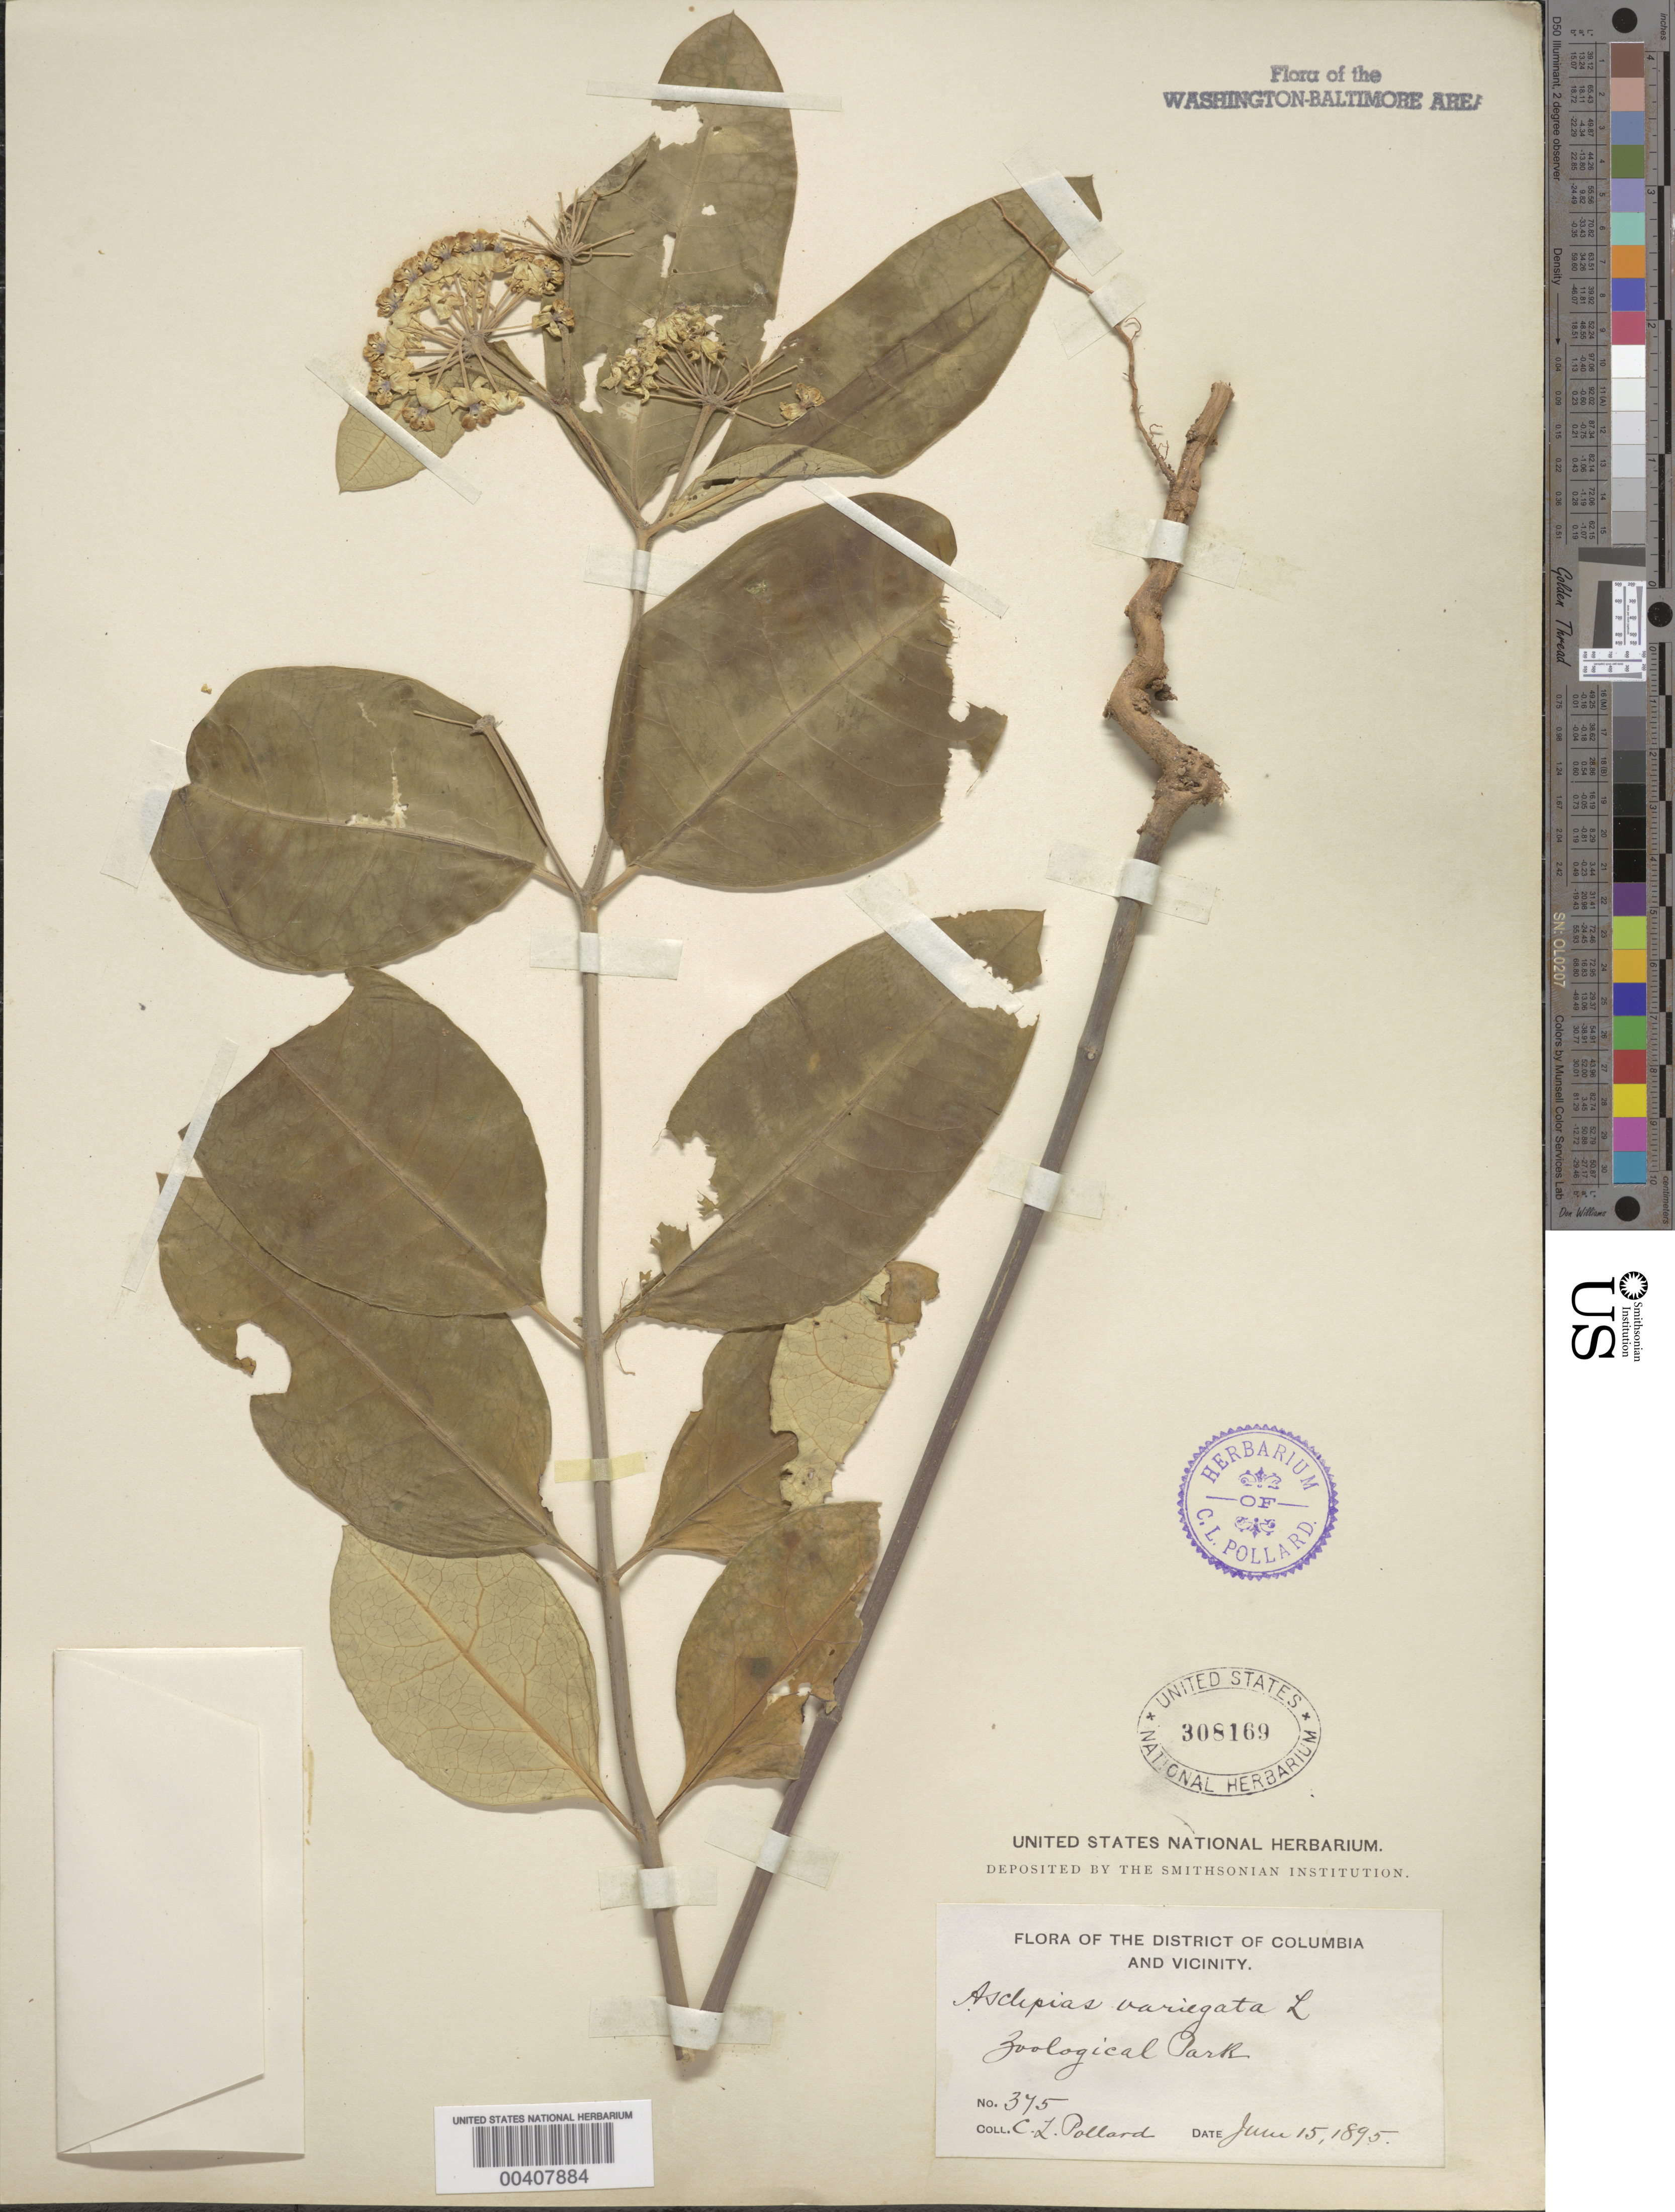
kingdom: Plantae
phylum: Tracheophyta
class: Magnoliopsida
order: Gentianales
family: Apocynaceae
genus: Asclepias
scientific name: Asclepias variegata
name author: L.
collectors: C. L. Pollard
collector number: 345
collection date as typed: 15 Jun 1895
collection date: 1895-06-15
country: United States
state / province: District of Columbia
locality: Zoological Park Rock Creek Park & vicinity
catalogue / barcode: US 308169